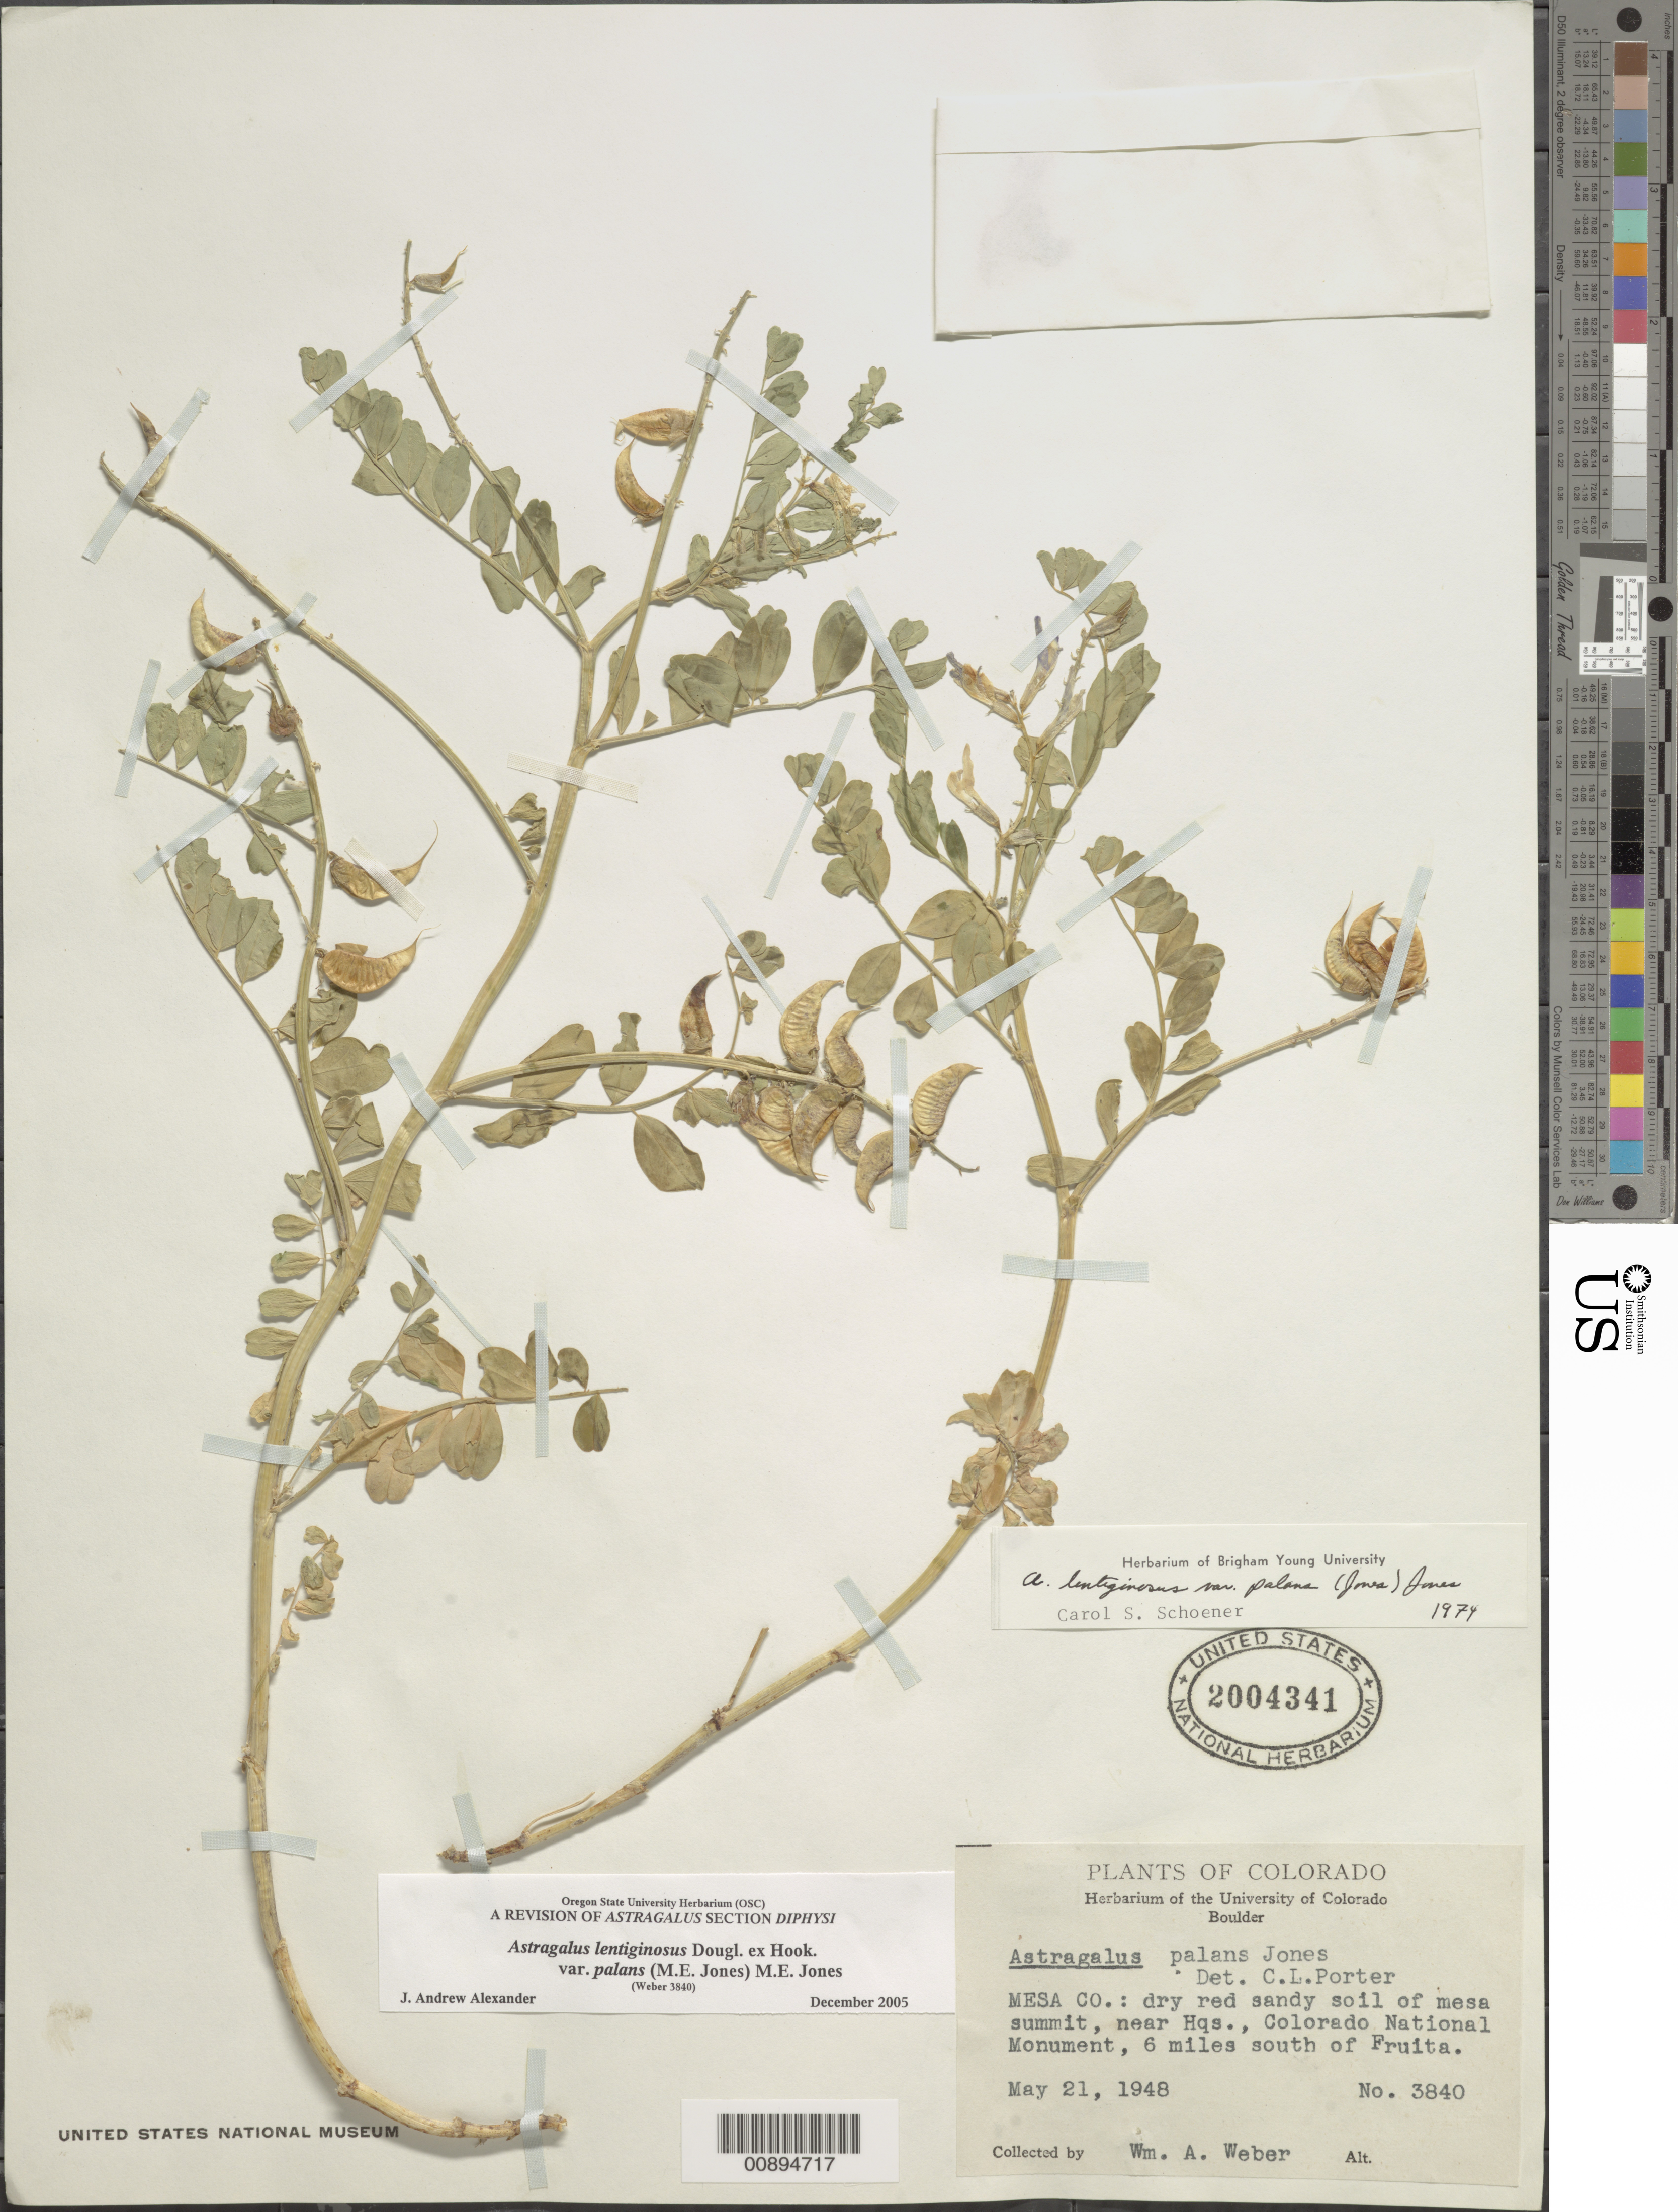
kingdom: Plantae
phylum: Tracheophyta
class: Magnoliopsida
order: Fabales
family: Fabaceae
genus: Astragalus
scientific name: Astragalus lentiginosus var. palans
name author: (M.E. Jones) M.E. Jones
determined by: Alexander, J. A.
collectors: W. A. Weber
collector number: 3840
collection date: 1948-05-21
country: United States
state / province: Colorado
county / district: Mesa County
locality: Summit near Hqs., Colorado National Monument, 6 miles S of Fruita.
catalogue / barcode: US 2004341